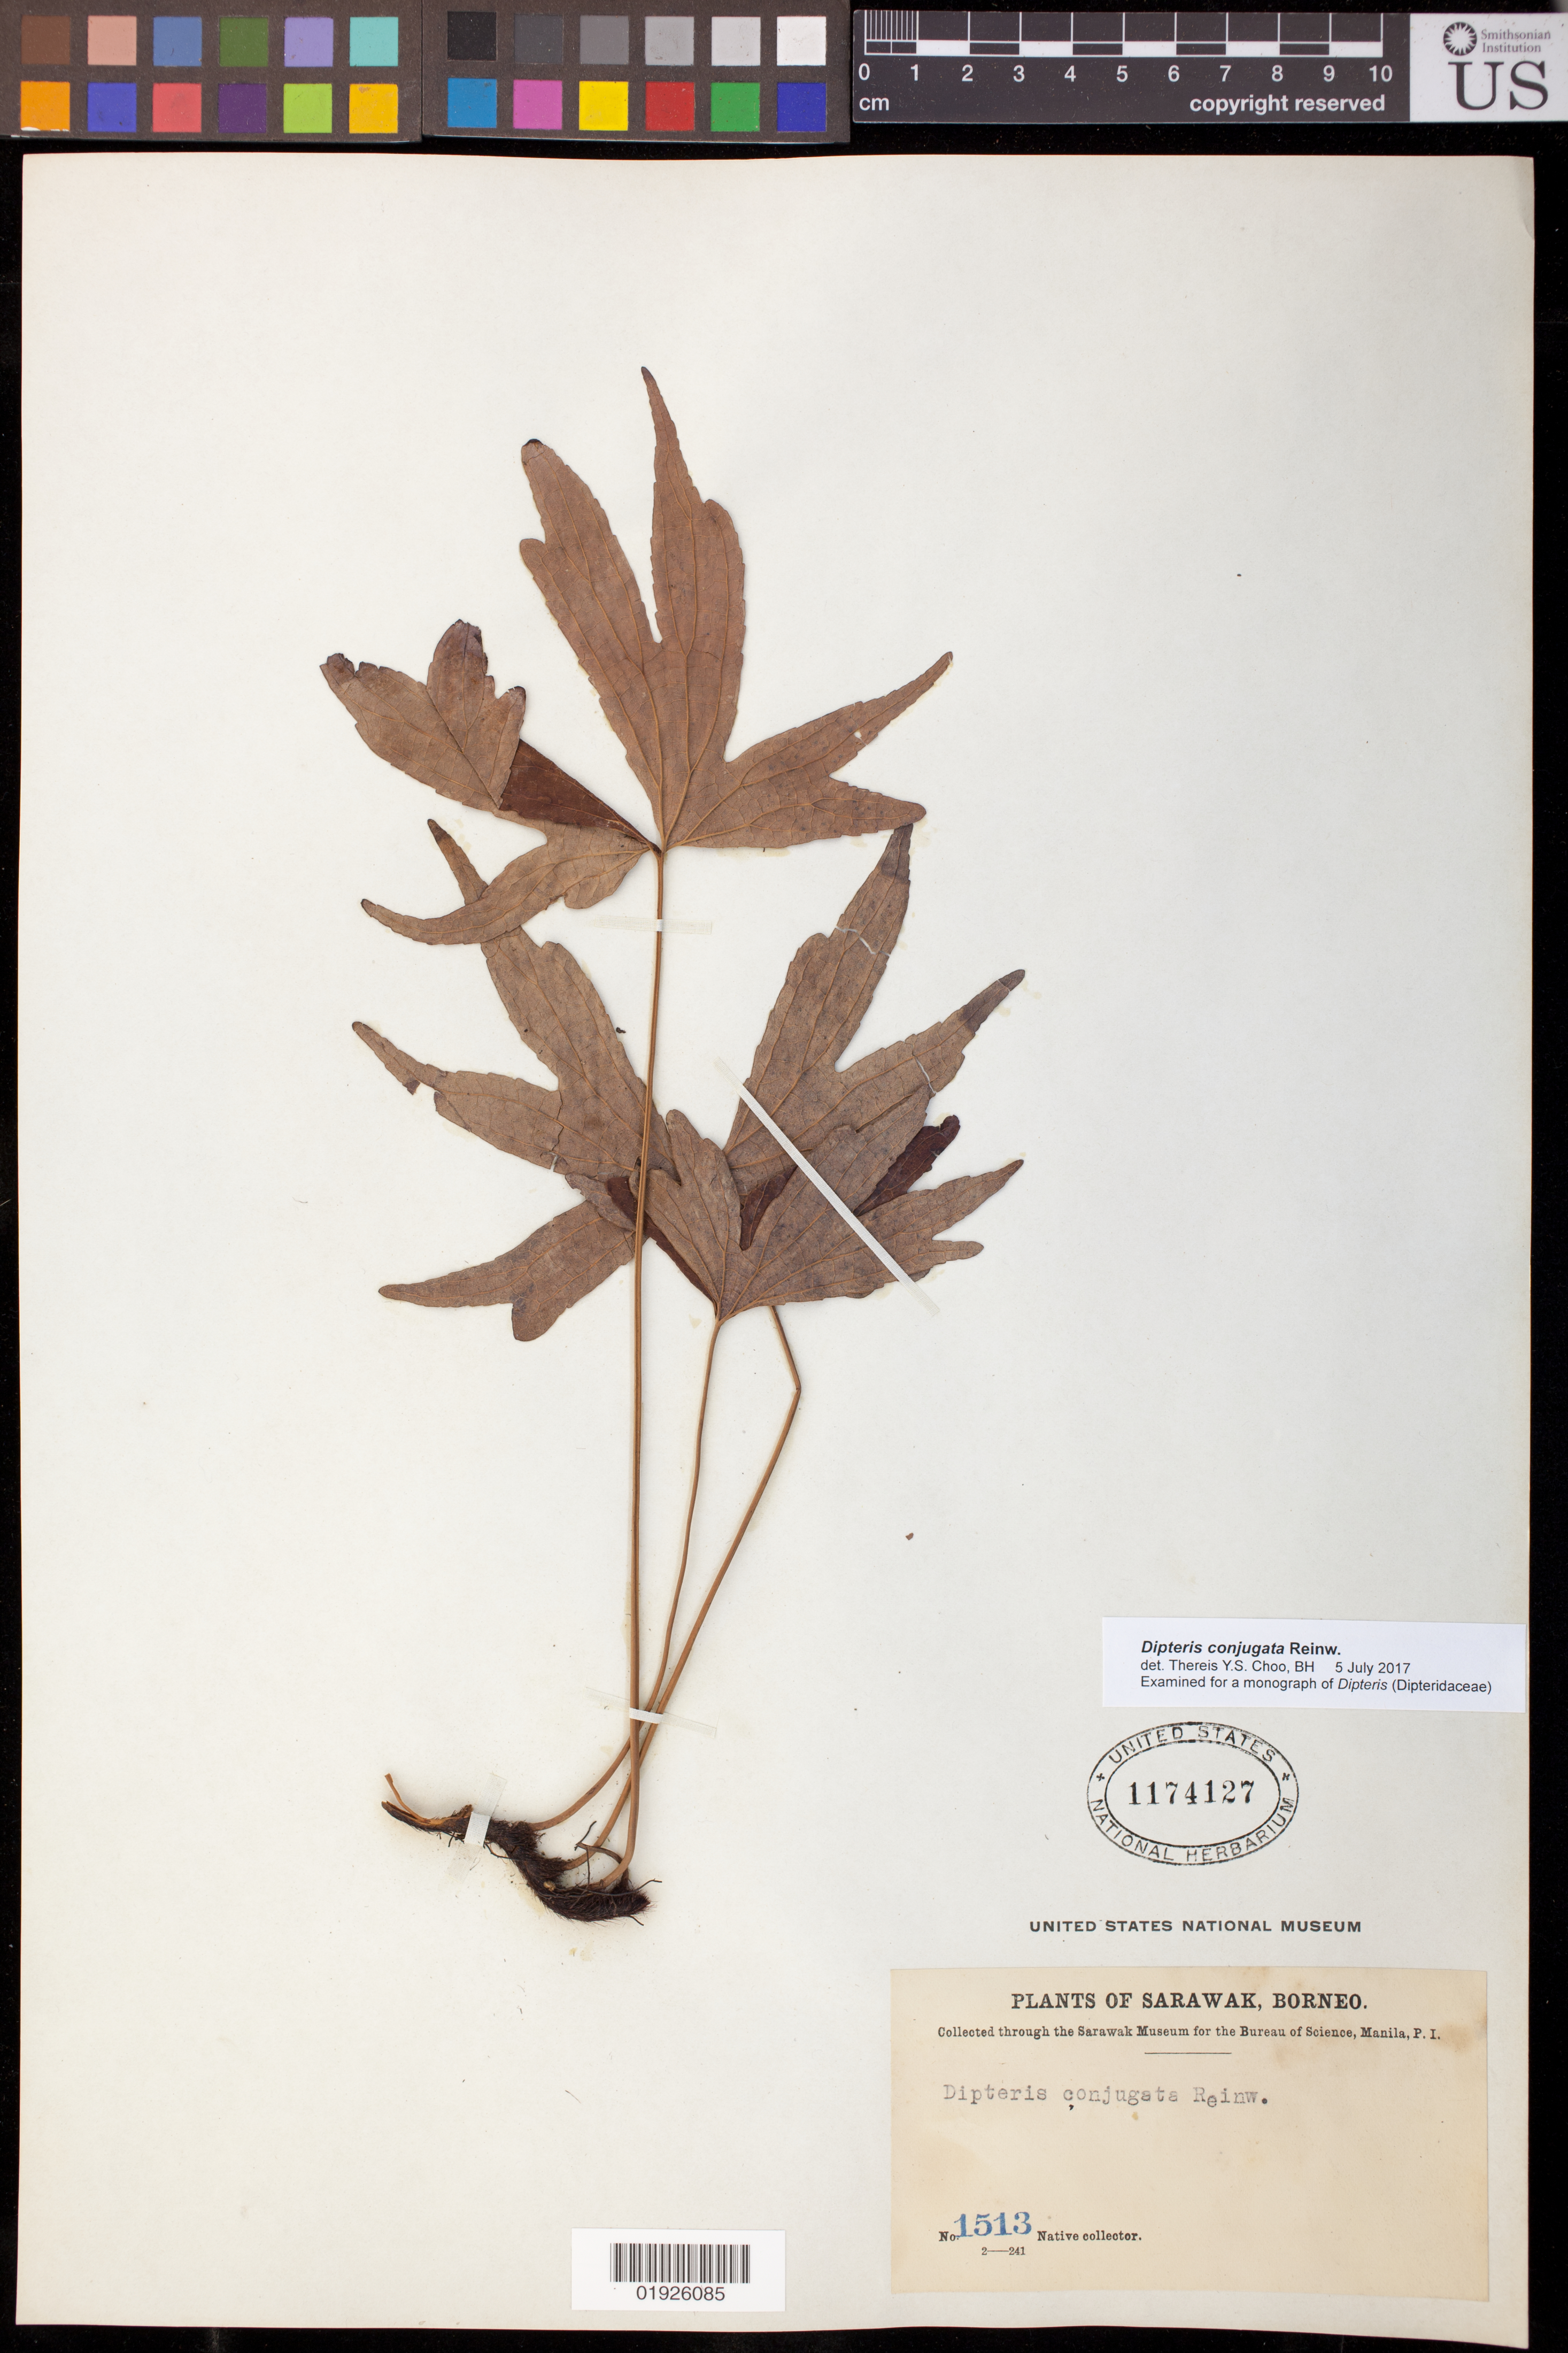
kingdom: Plantae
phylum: Tracheophyta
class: Polypodiopsida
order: Gleicheniales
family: Dipteridaceae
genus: Dipteris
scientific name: Dipteris conjugata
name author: Reinw.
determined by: Choo, Thereis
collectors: Native collector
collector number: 1513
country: Malaysia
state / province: Sarawak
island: Borneo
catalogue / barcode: US 1174127